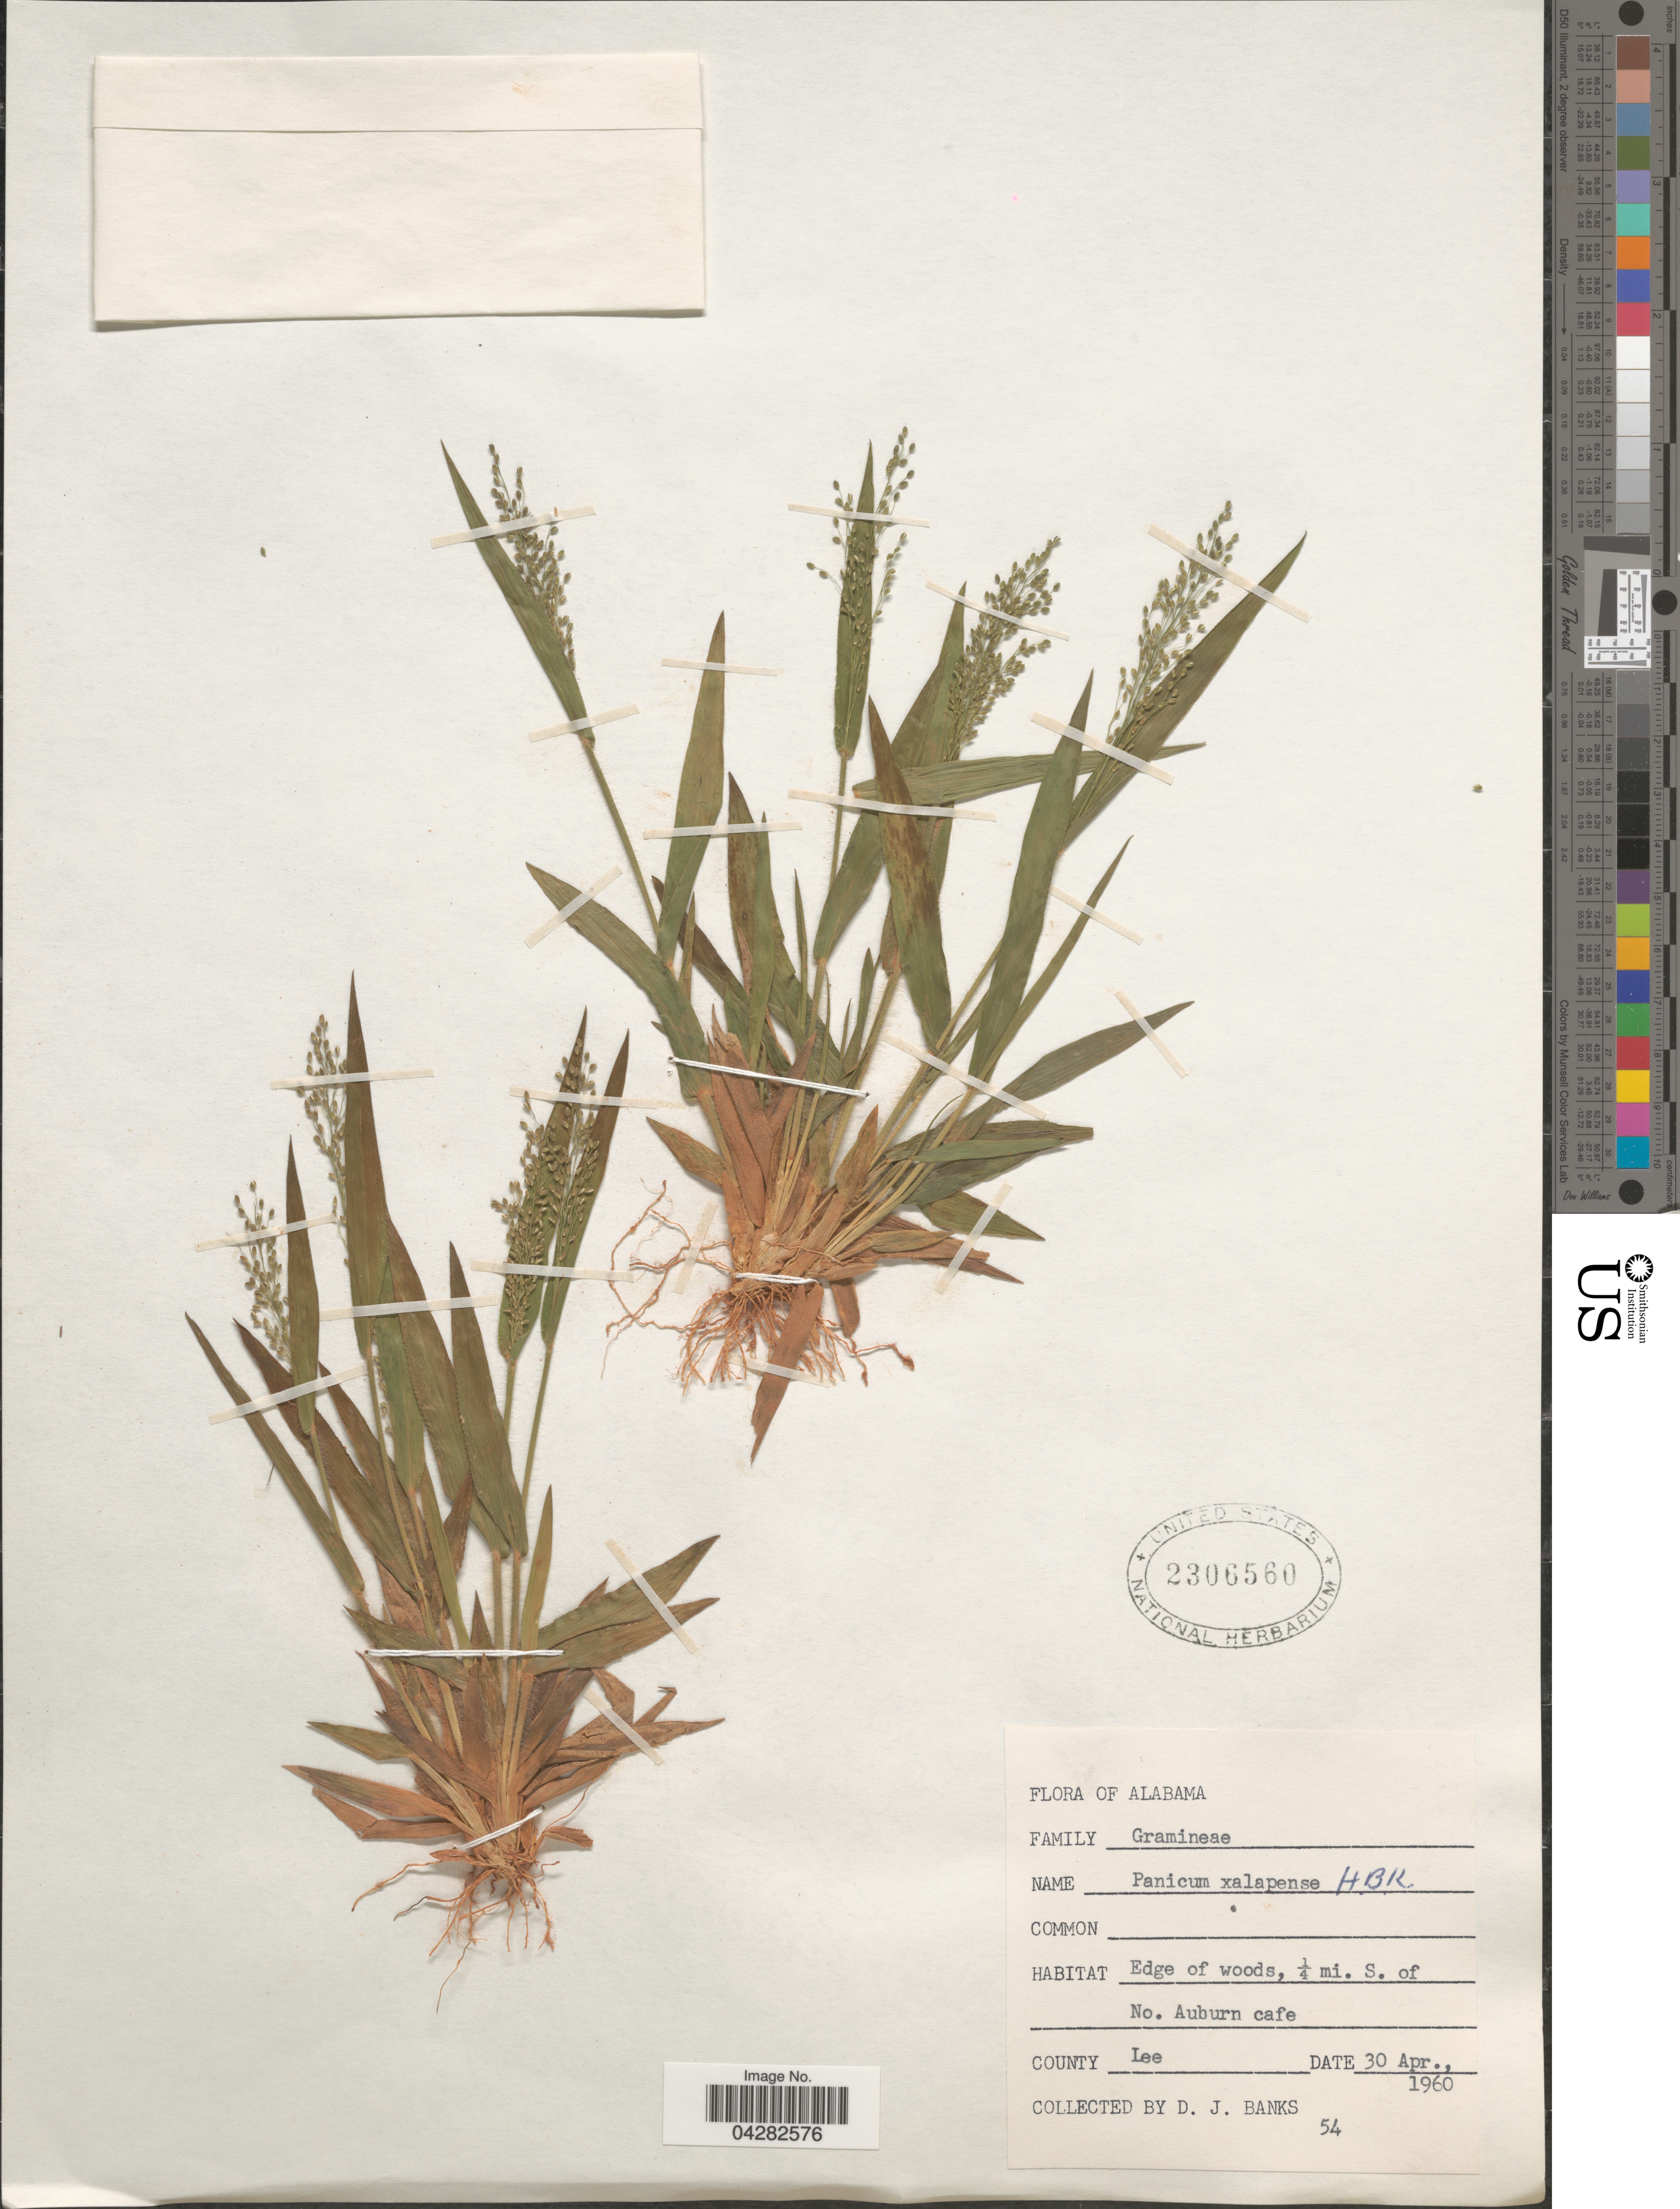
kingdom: Plantae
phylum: Tracheophyta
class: Liliopsida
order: Poales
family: Poaceae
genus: Dichanthelium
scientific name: Dichanthelium laxiflorum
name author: (Lam.) Gould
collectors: D. J. Banks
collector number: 54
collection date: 1960-04-30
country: United States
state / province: Alabama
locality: Edge of woods, ¼ mi. S. of No. Auburn cafe. County Lee.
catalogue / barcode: US 2306560